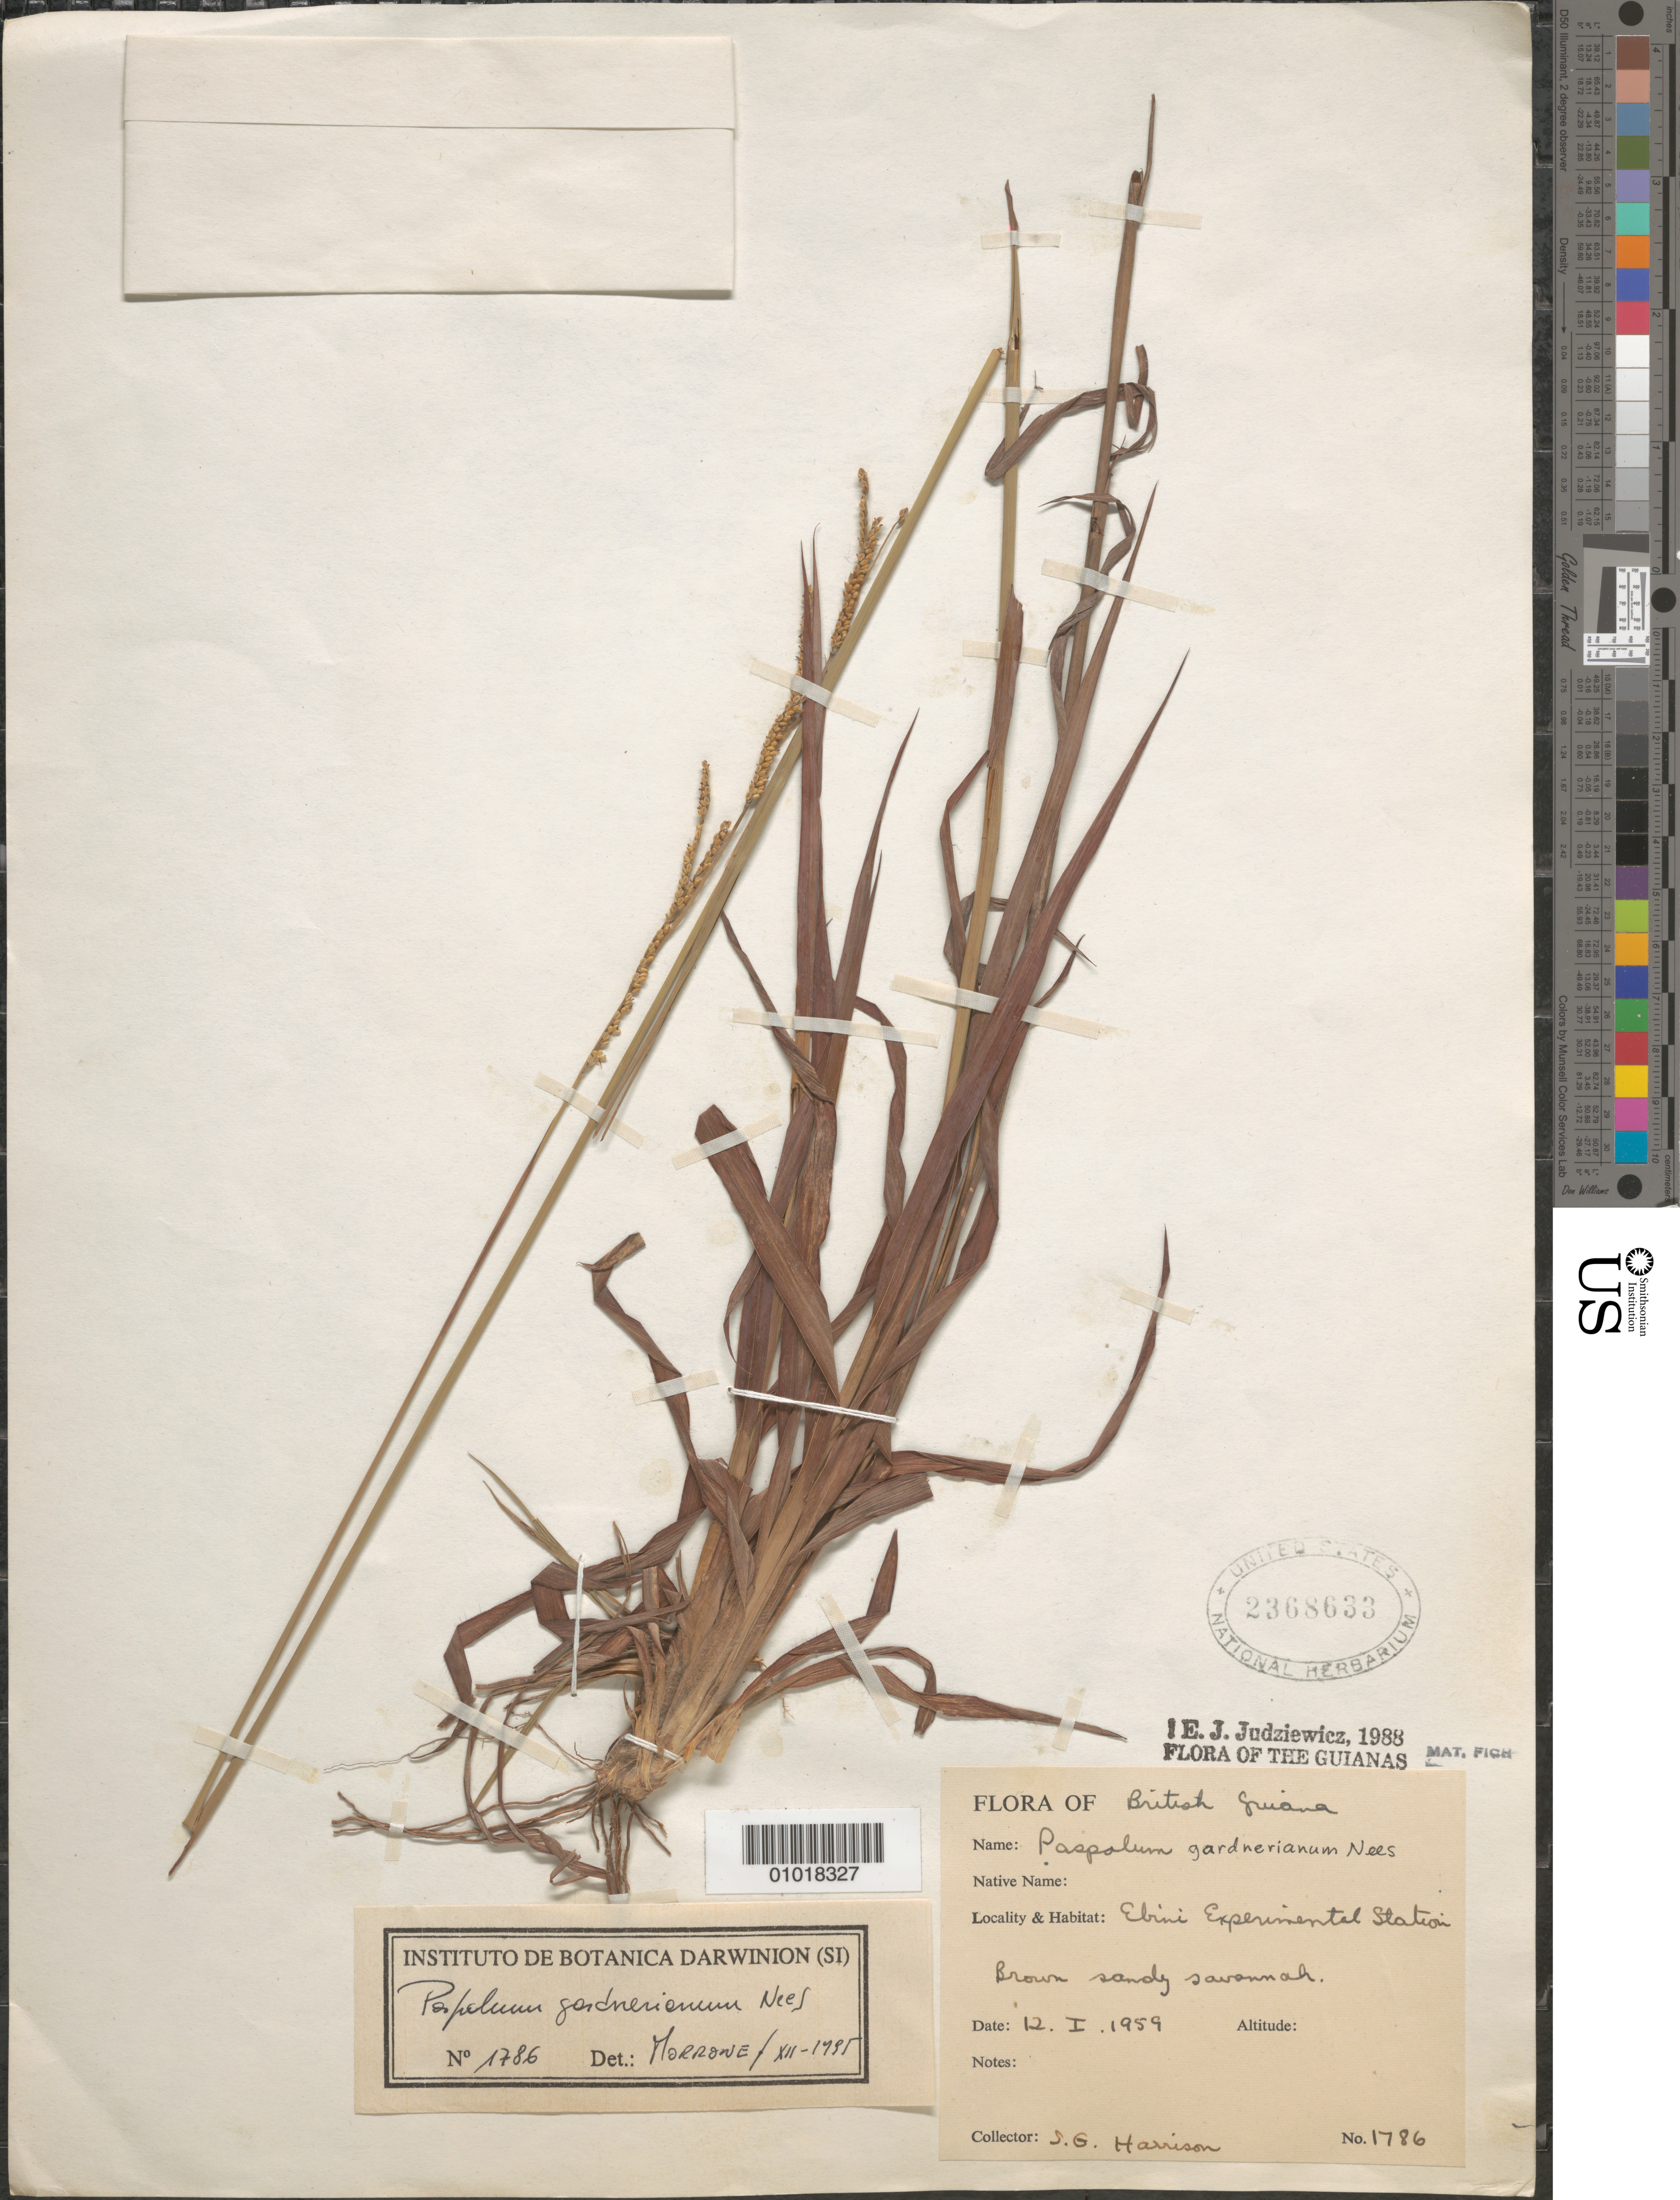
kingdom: Plantae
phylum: Tracheophyta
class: Liliopsida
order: Poales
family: Poaceae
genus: Paspalum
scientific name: Paspalum gardnerianum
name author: Nees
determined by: Morrone, O. N., (SI), Instituto de Botánica Darwinion (Argentina)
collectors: S. G. Harrison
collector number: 1786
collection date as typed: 12-Jan-59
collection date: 1959-01-12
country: Guyana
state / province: U. Demerara-Berbice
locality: Ebini Experimental Station, Berbice River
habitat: Brown, sandy savannah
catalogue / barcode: US 2368633